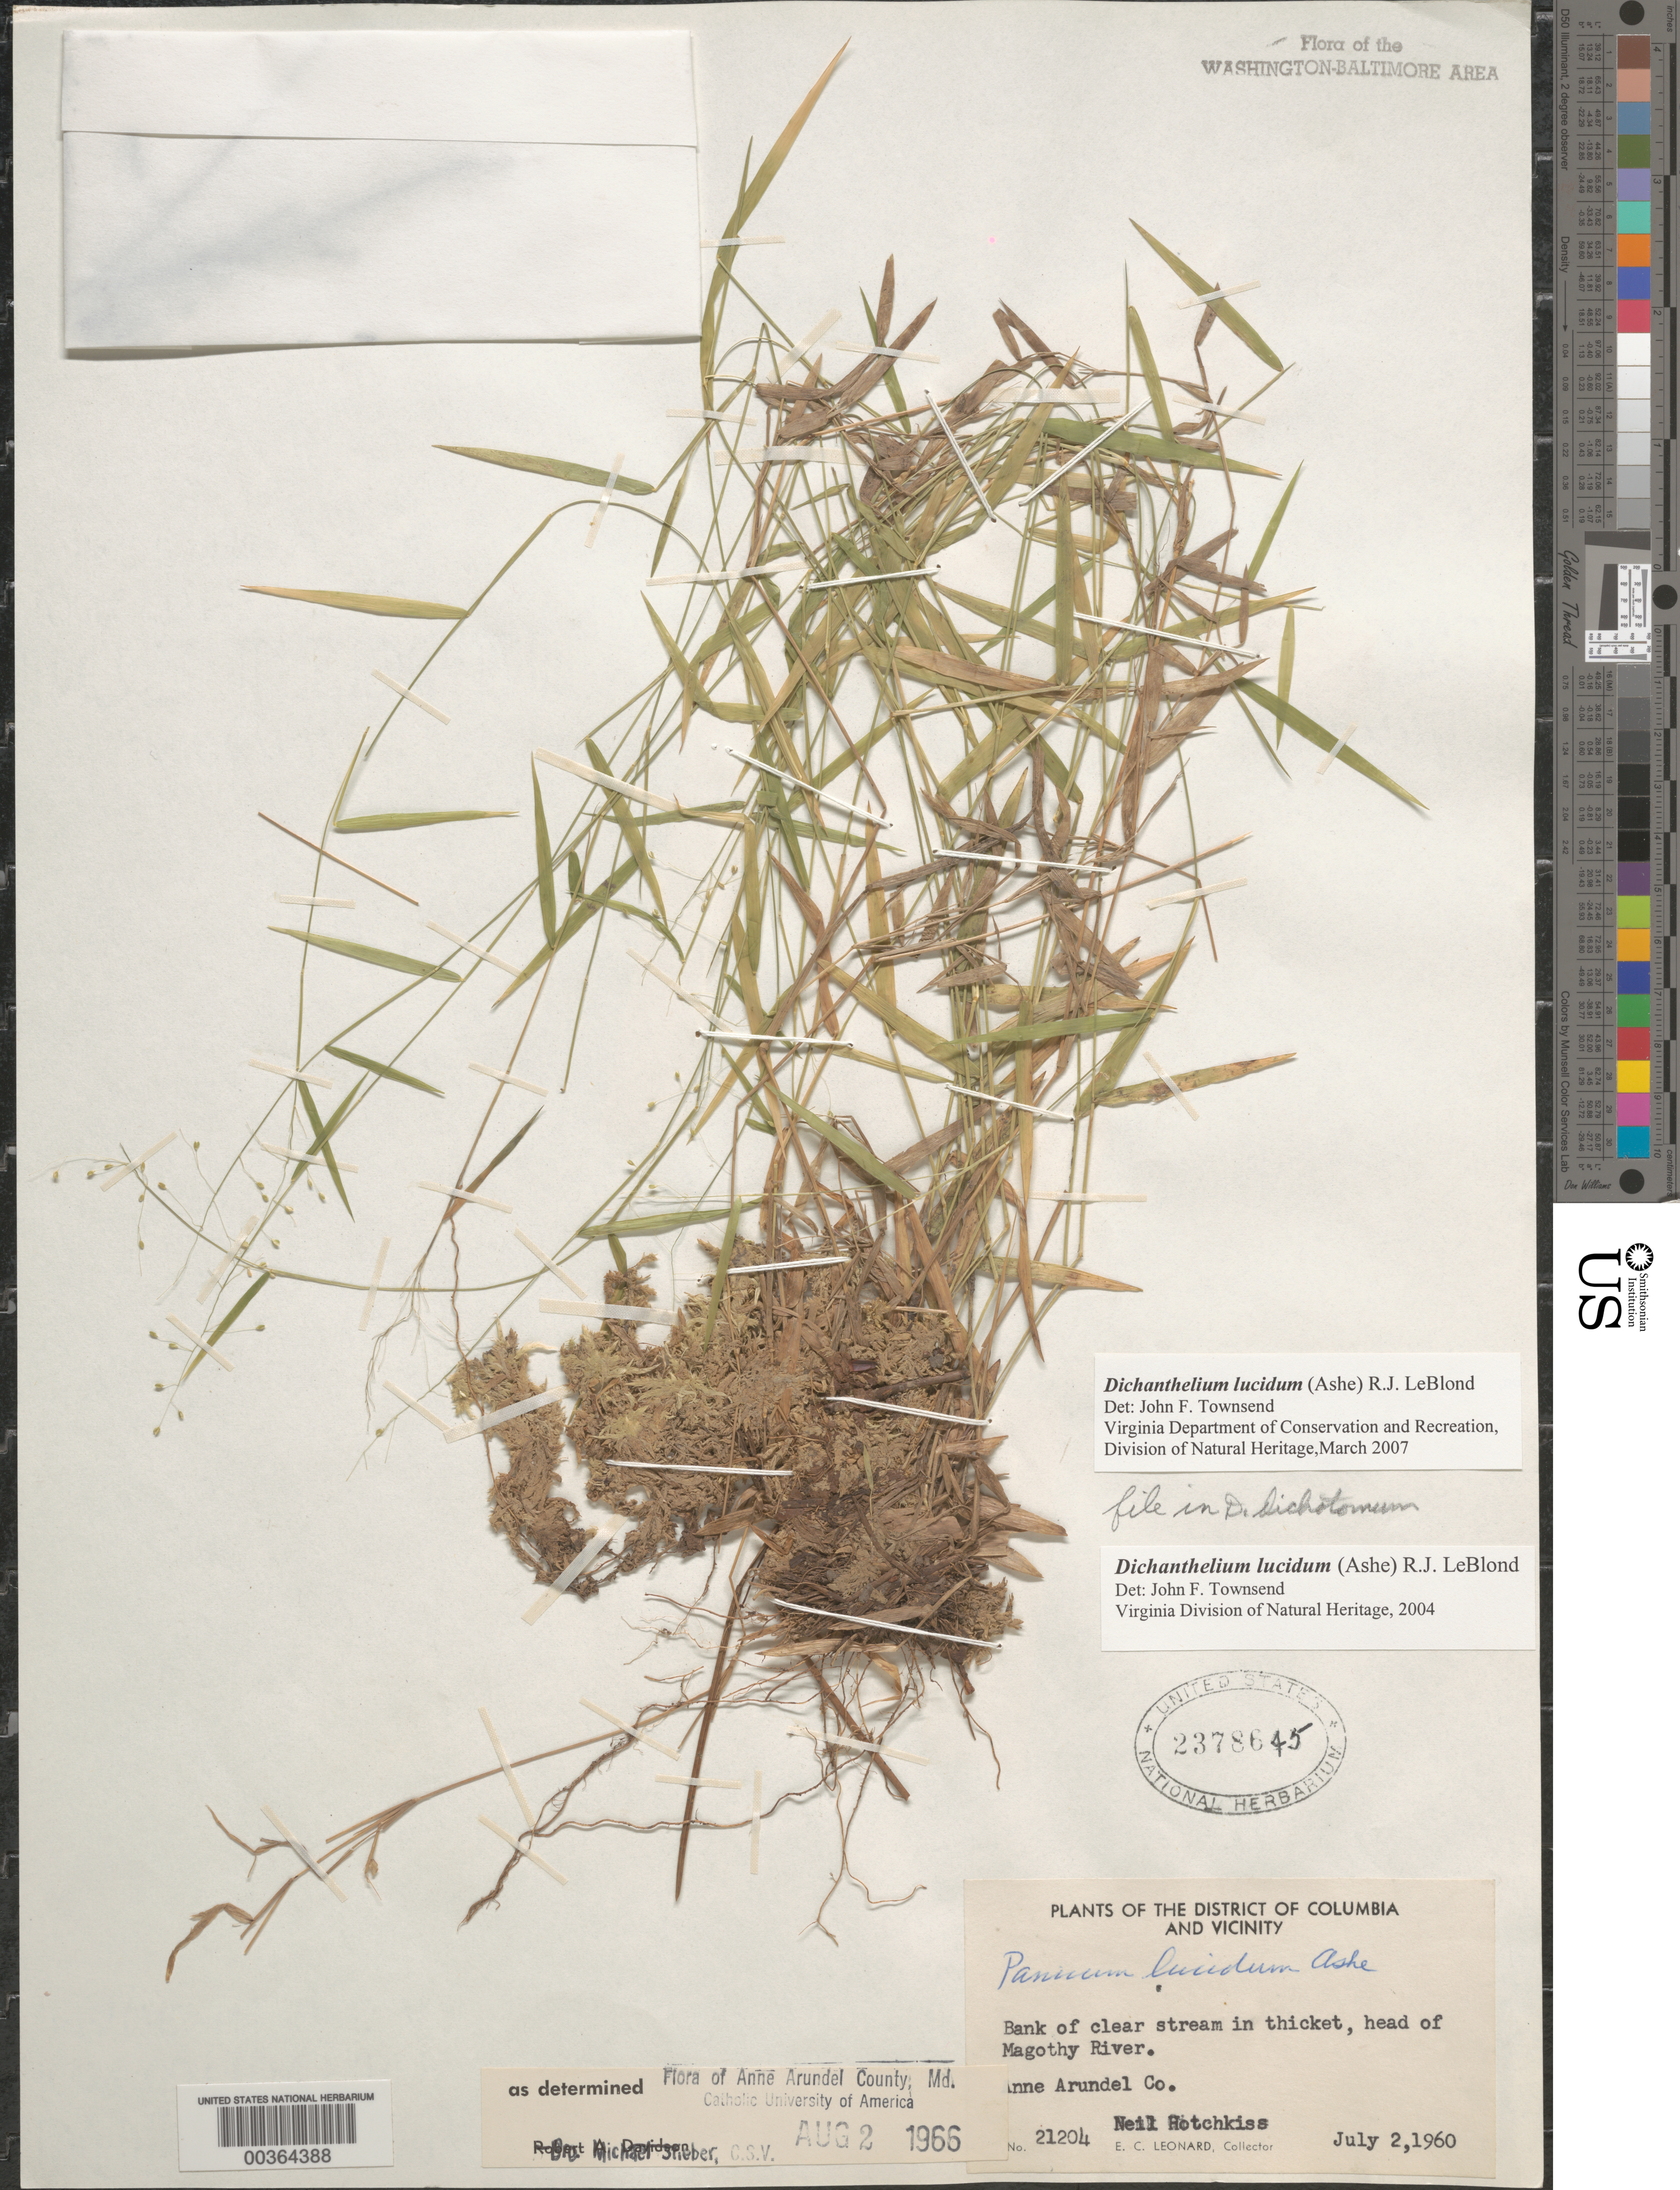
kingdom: Plantae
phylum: Tracheophyta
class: Liliopsida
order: Poales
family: Poaceae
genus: Dichanthelium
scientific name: Dichanthelium dichotomum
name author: (L.) Gould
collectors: N. Hotchkiss & E. C. Leonard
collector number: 21204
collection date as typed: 02 Jul 1960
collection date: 1960-07-02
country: United States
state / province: Maryland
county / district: Anne Arundel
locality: Magothy River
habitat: Bank of clear stream in thicket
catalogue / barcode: US 2378645